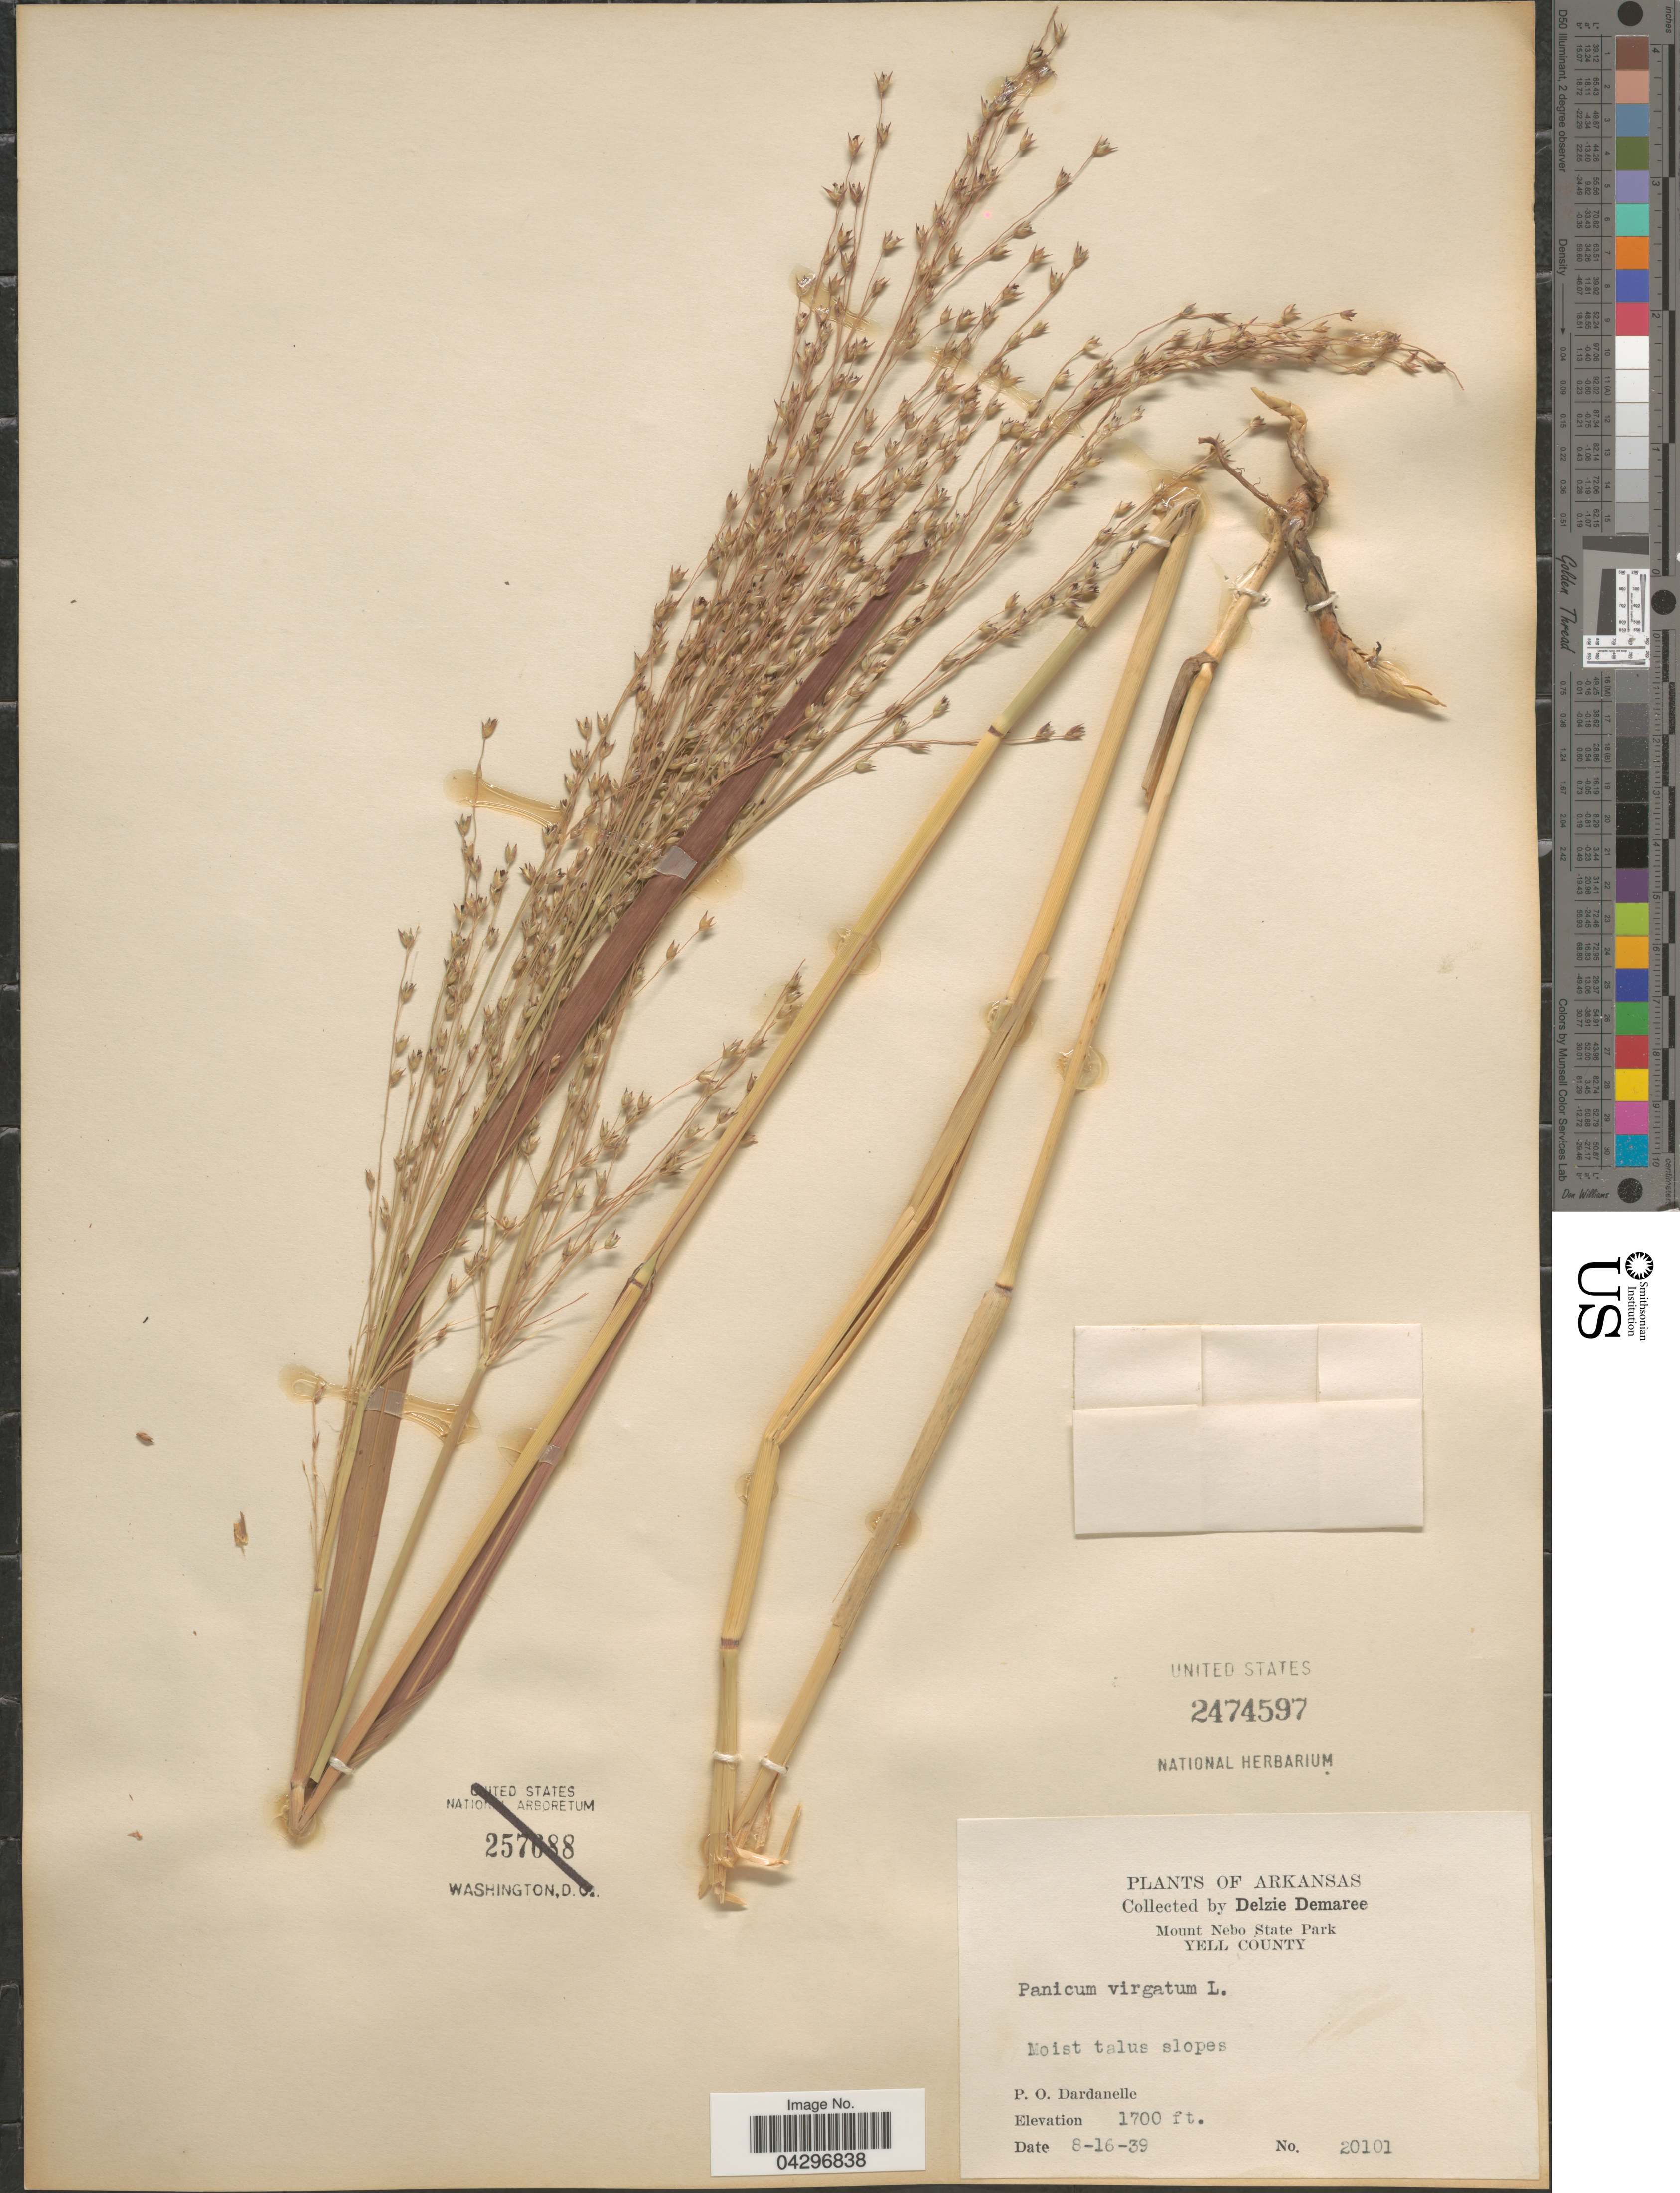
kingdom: Plantae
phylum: Tracheophyta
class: Liliopsida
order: Poales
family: Poaceae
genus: Panicum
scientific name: Panicum virgatum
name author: L.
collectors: D. Demaree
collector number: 20101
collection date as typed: Transcribed d/m/y: 16/8/39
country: United States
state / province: Arkansas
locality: Mount Nebo State Park. Yell County. P. O. Dardanelle.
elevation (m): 518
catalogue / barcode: US 2474597